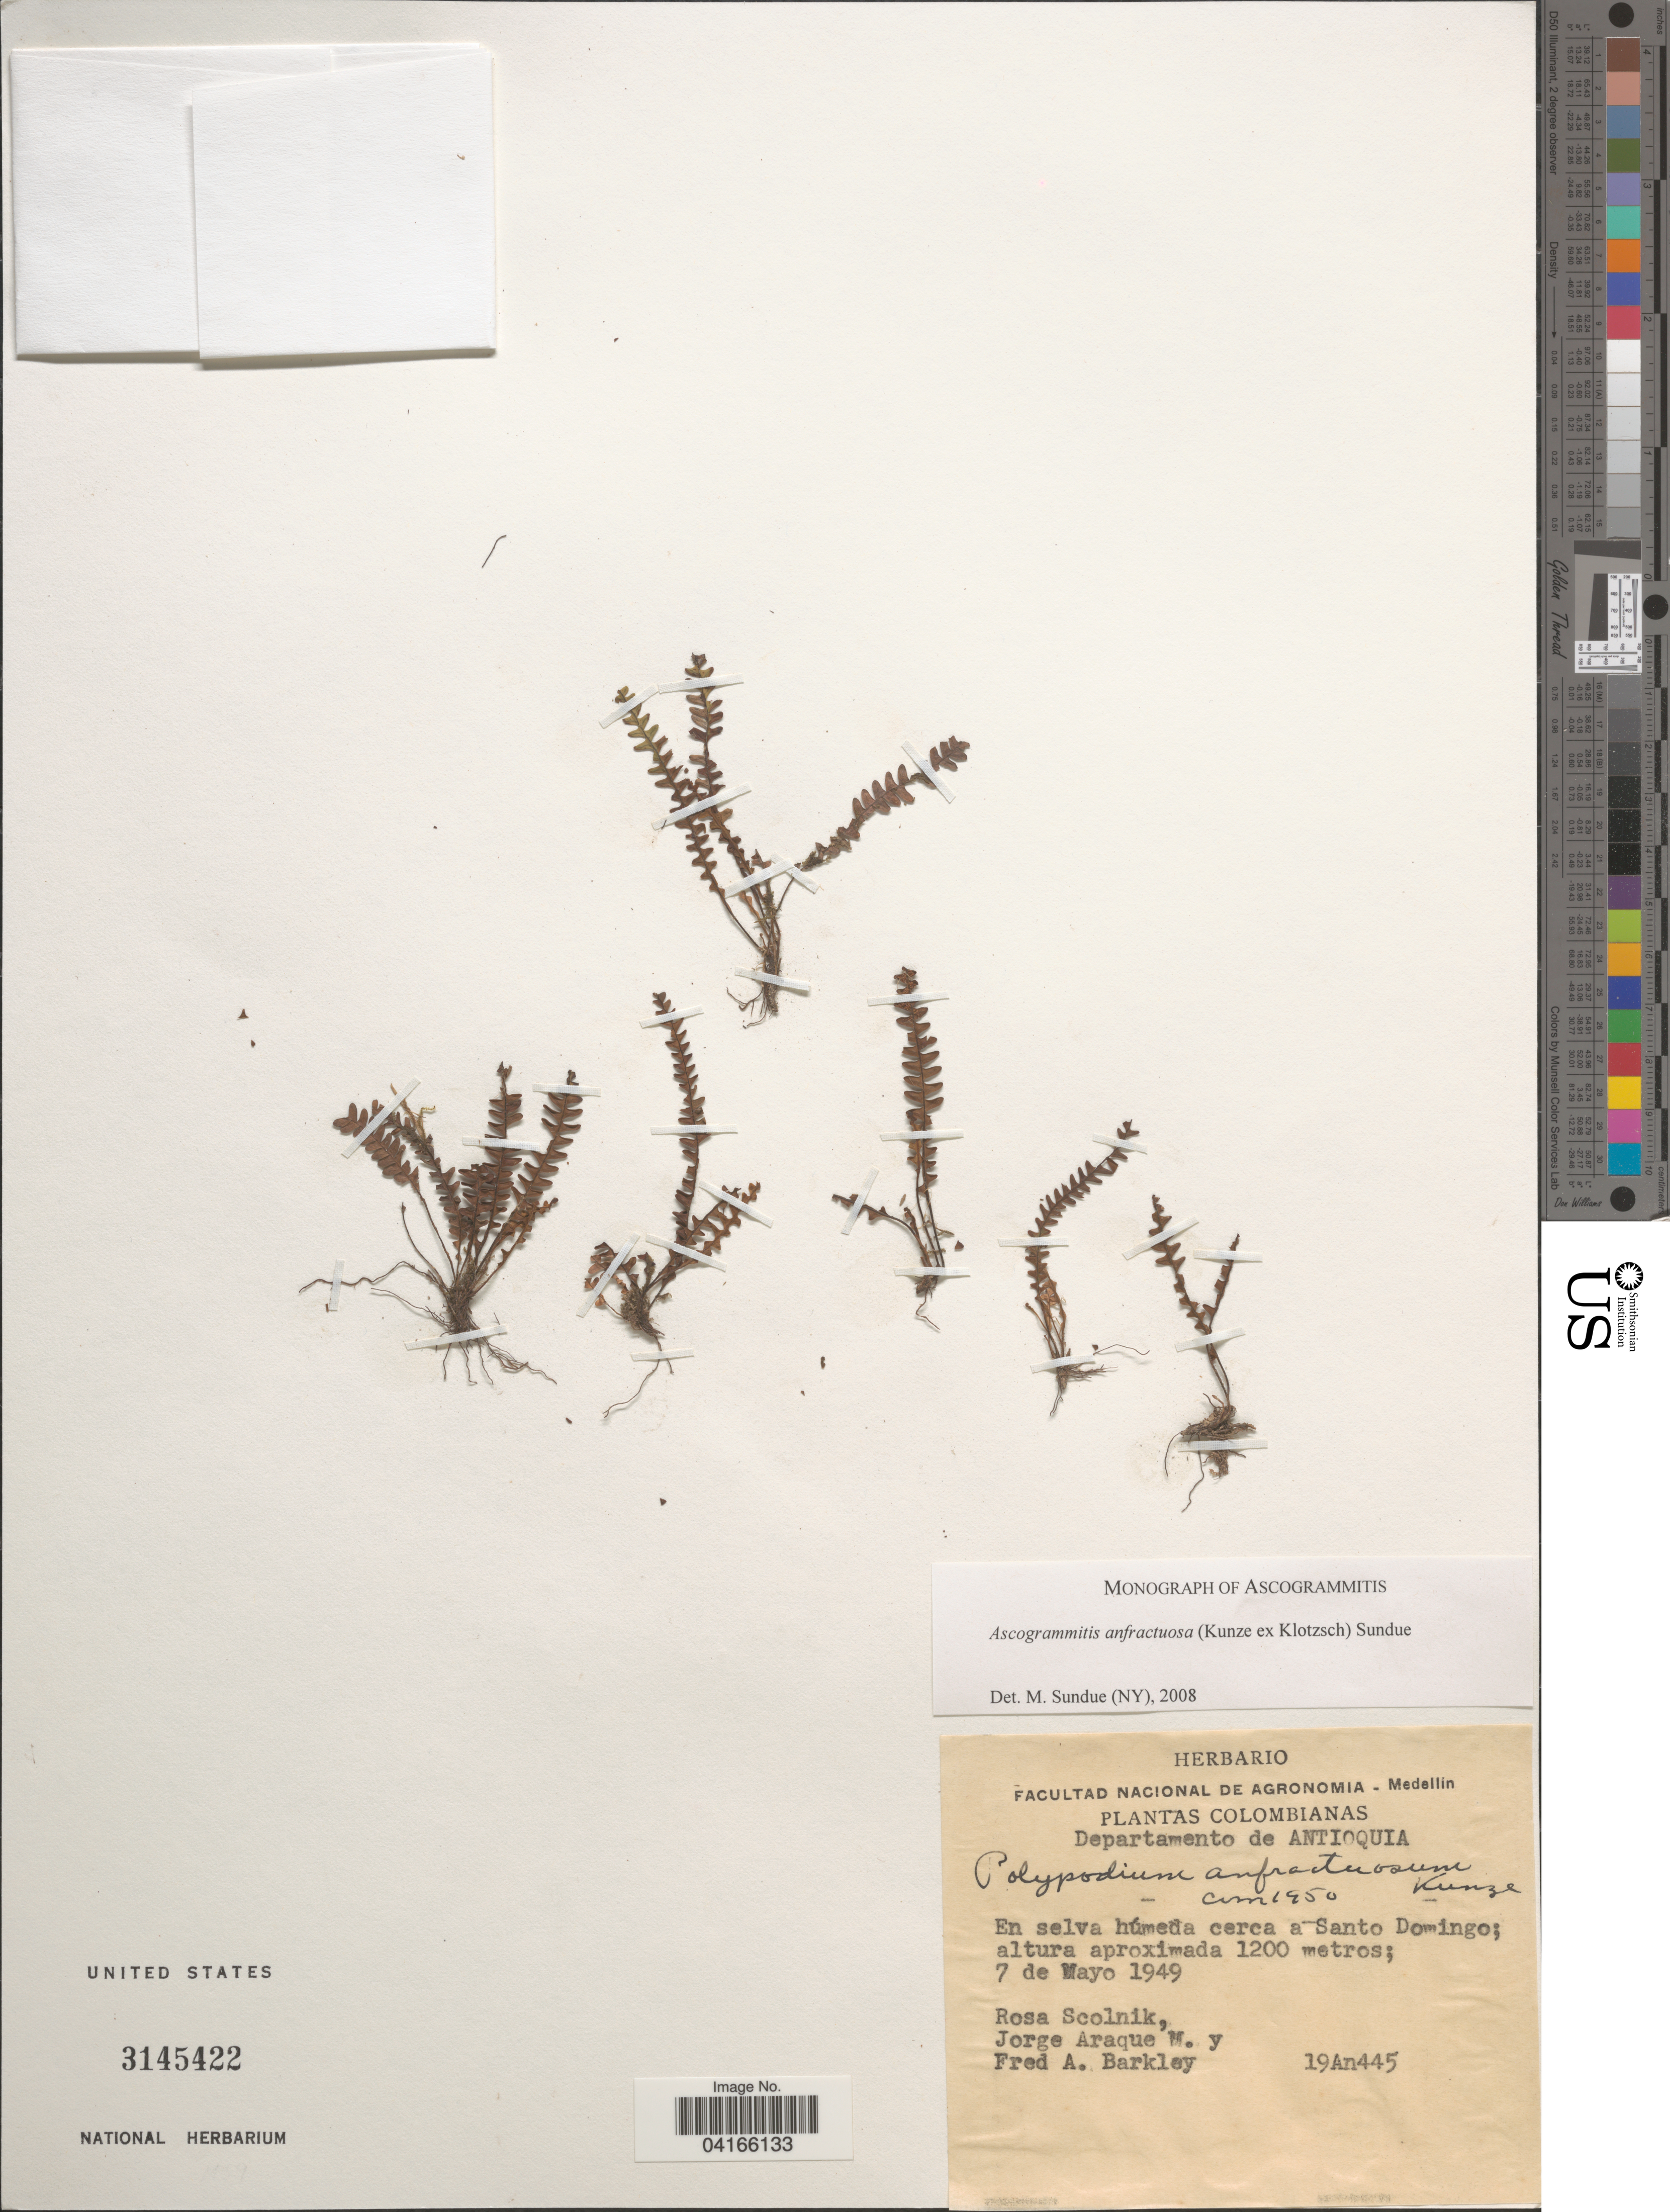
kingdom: Plantae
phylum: Tracheophyta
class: Polypodiopsida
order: Polypodiales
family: Polypodiaceae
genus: Ascogrammitis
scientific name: Ascogrammitis anfractuosa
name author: (Kunze ex Klotzsch) Sundue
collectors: R. Scolnik, J. Araque Molina & F. A. Barkley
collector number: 19An445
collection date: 1949-05-07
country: Colombia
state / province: Antioquia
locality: Departamento de Antioquia. El selva húmeda cerca a Santo Domingo.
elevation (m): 1200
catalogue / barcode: US 3145422